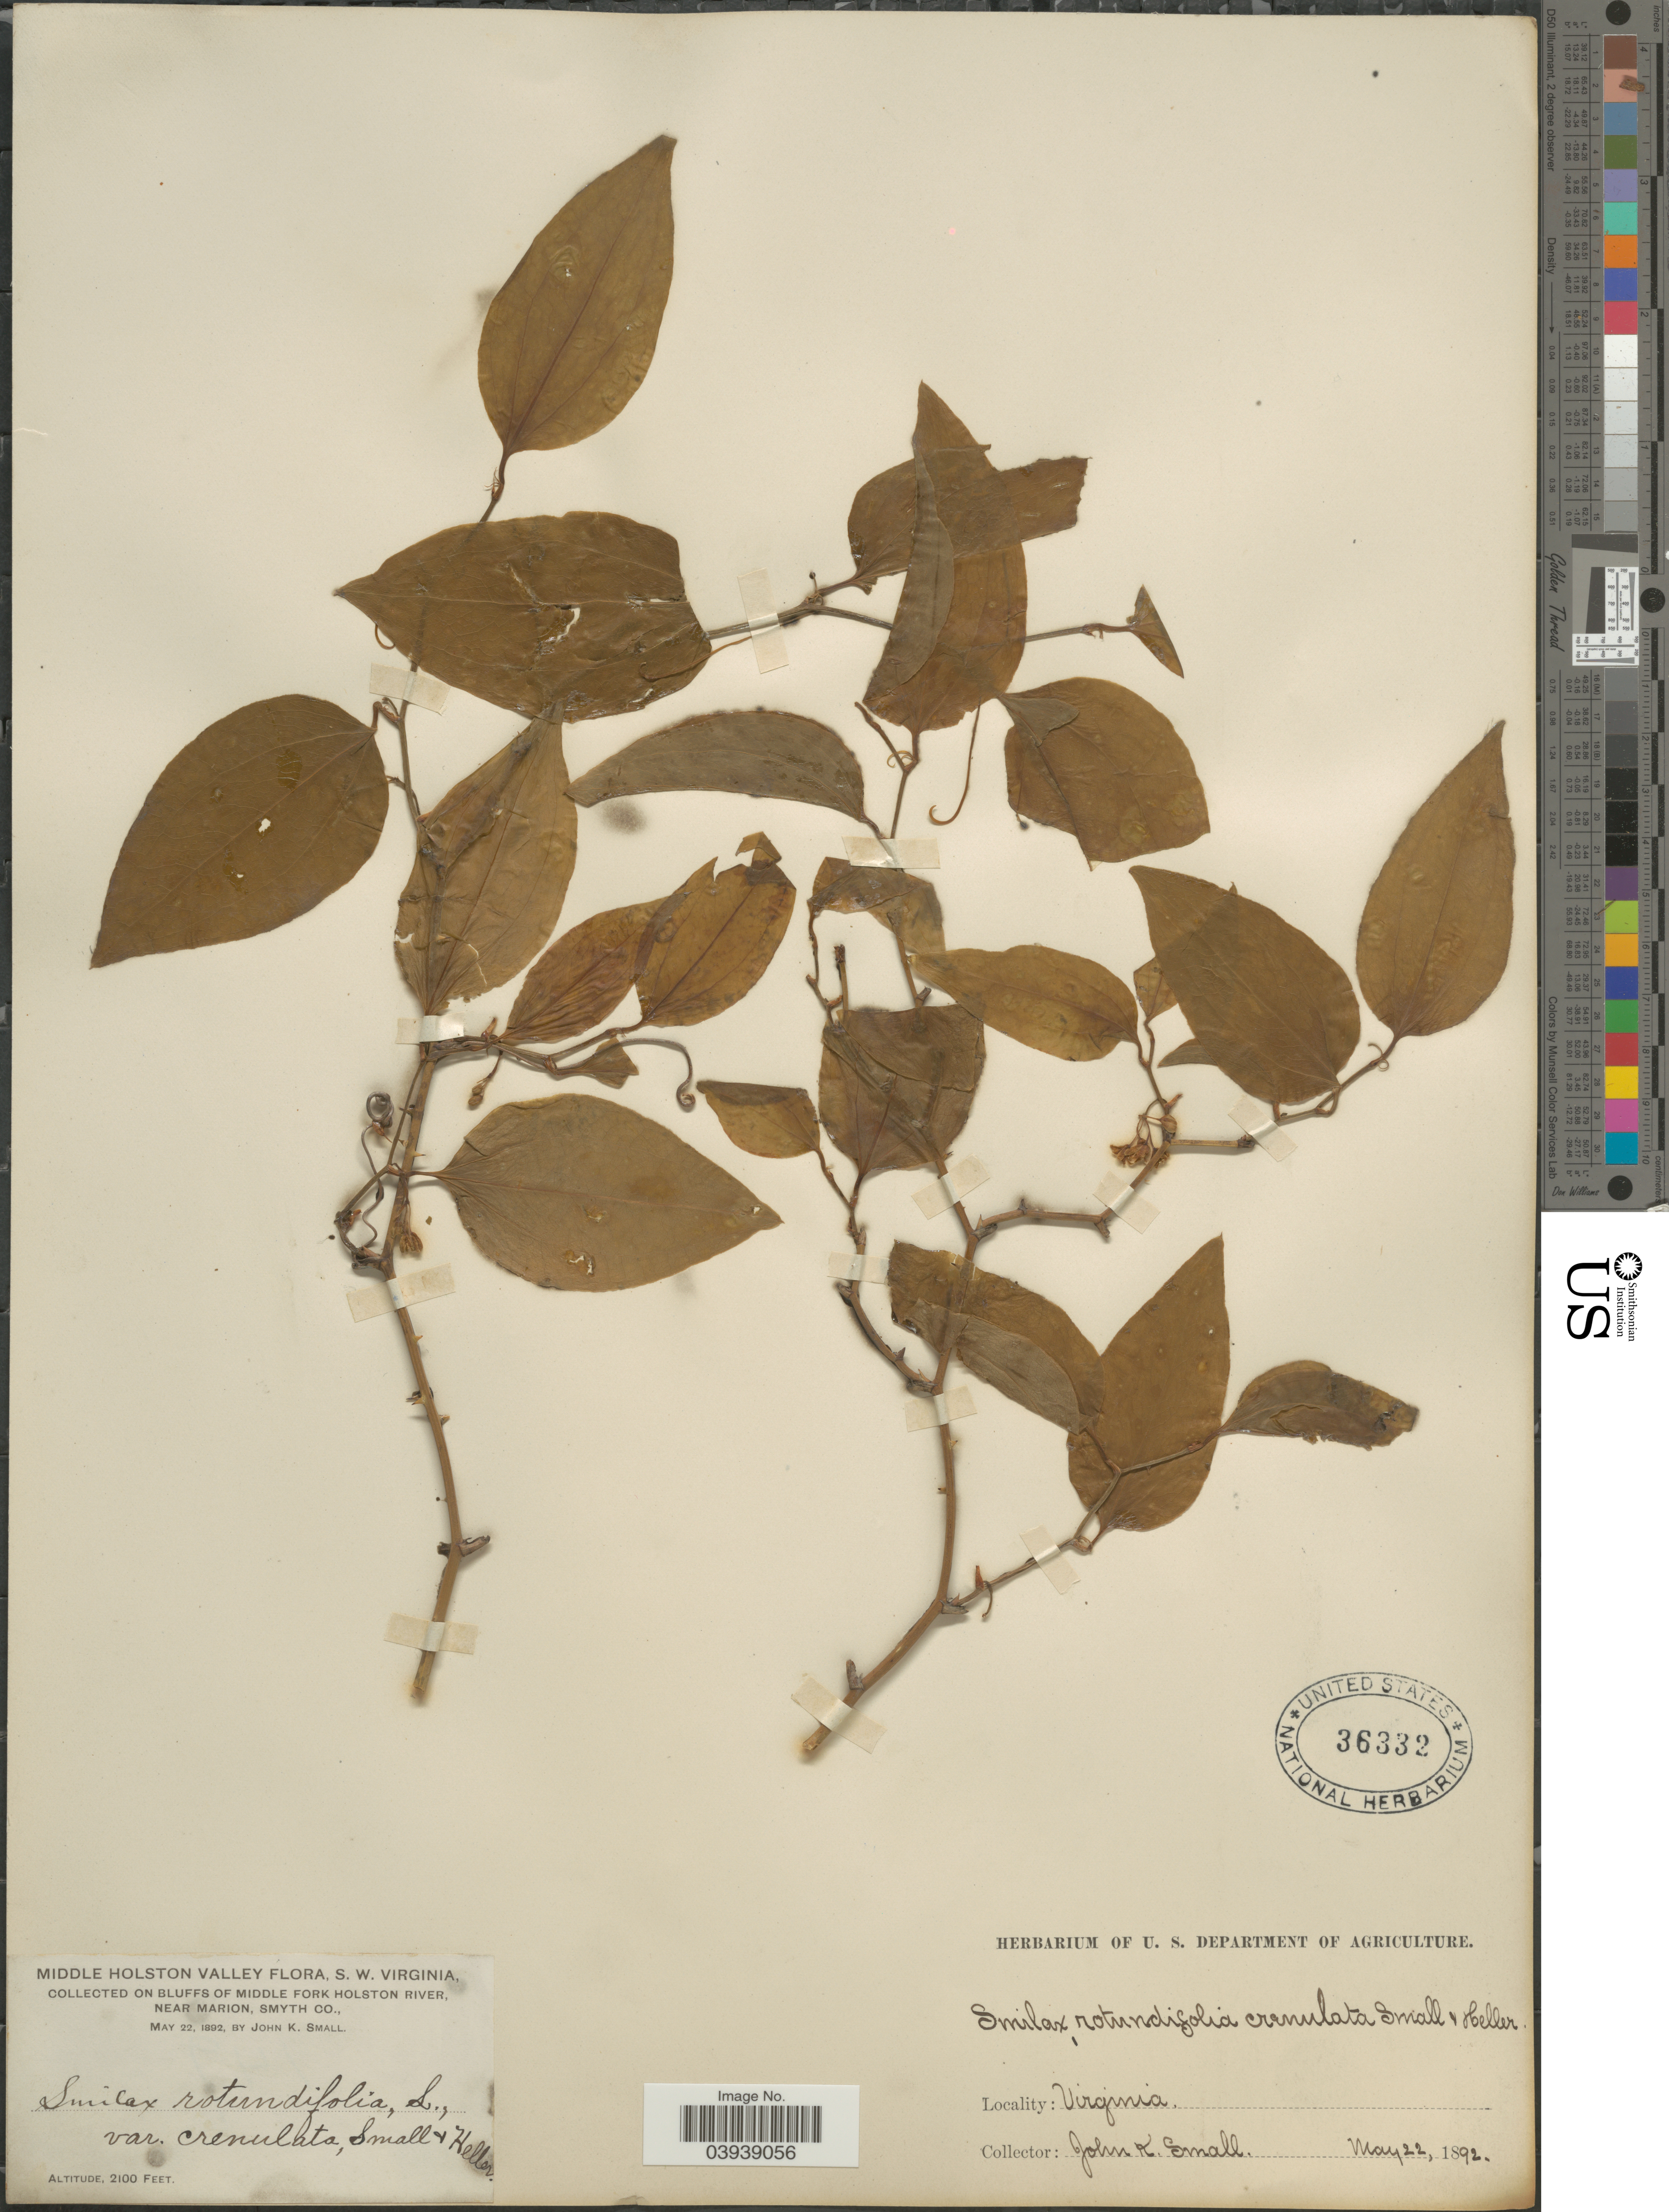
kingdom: Plantae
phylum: Tracheophyta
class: Liliopsida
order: Liliales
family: Smilacaceae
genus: Smilax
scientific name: Smilax rotundifolia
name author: L.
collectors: J. K. Small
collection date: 1892-05-22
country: United States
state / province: Virginia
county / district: Smyth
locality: Middle Holston Valley, S. W. Virginia. On bluffs of Middle Fork Holston River, near Marion, Smyth Co.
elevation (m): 640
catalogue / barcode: US 36332